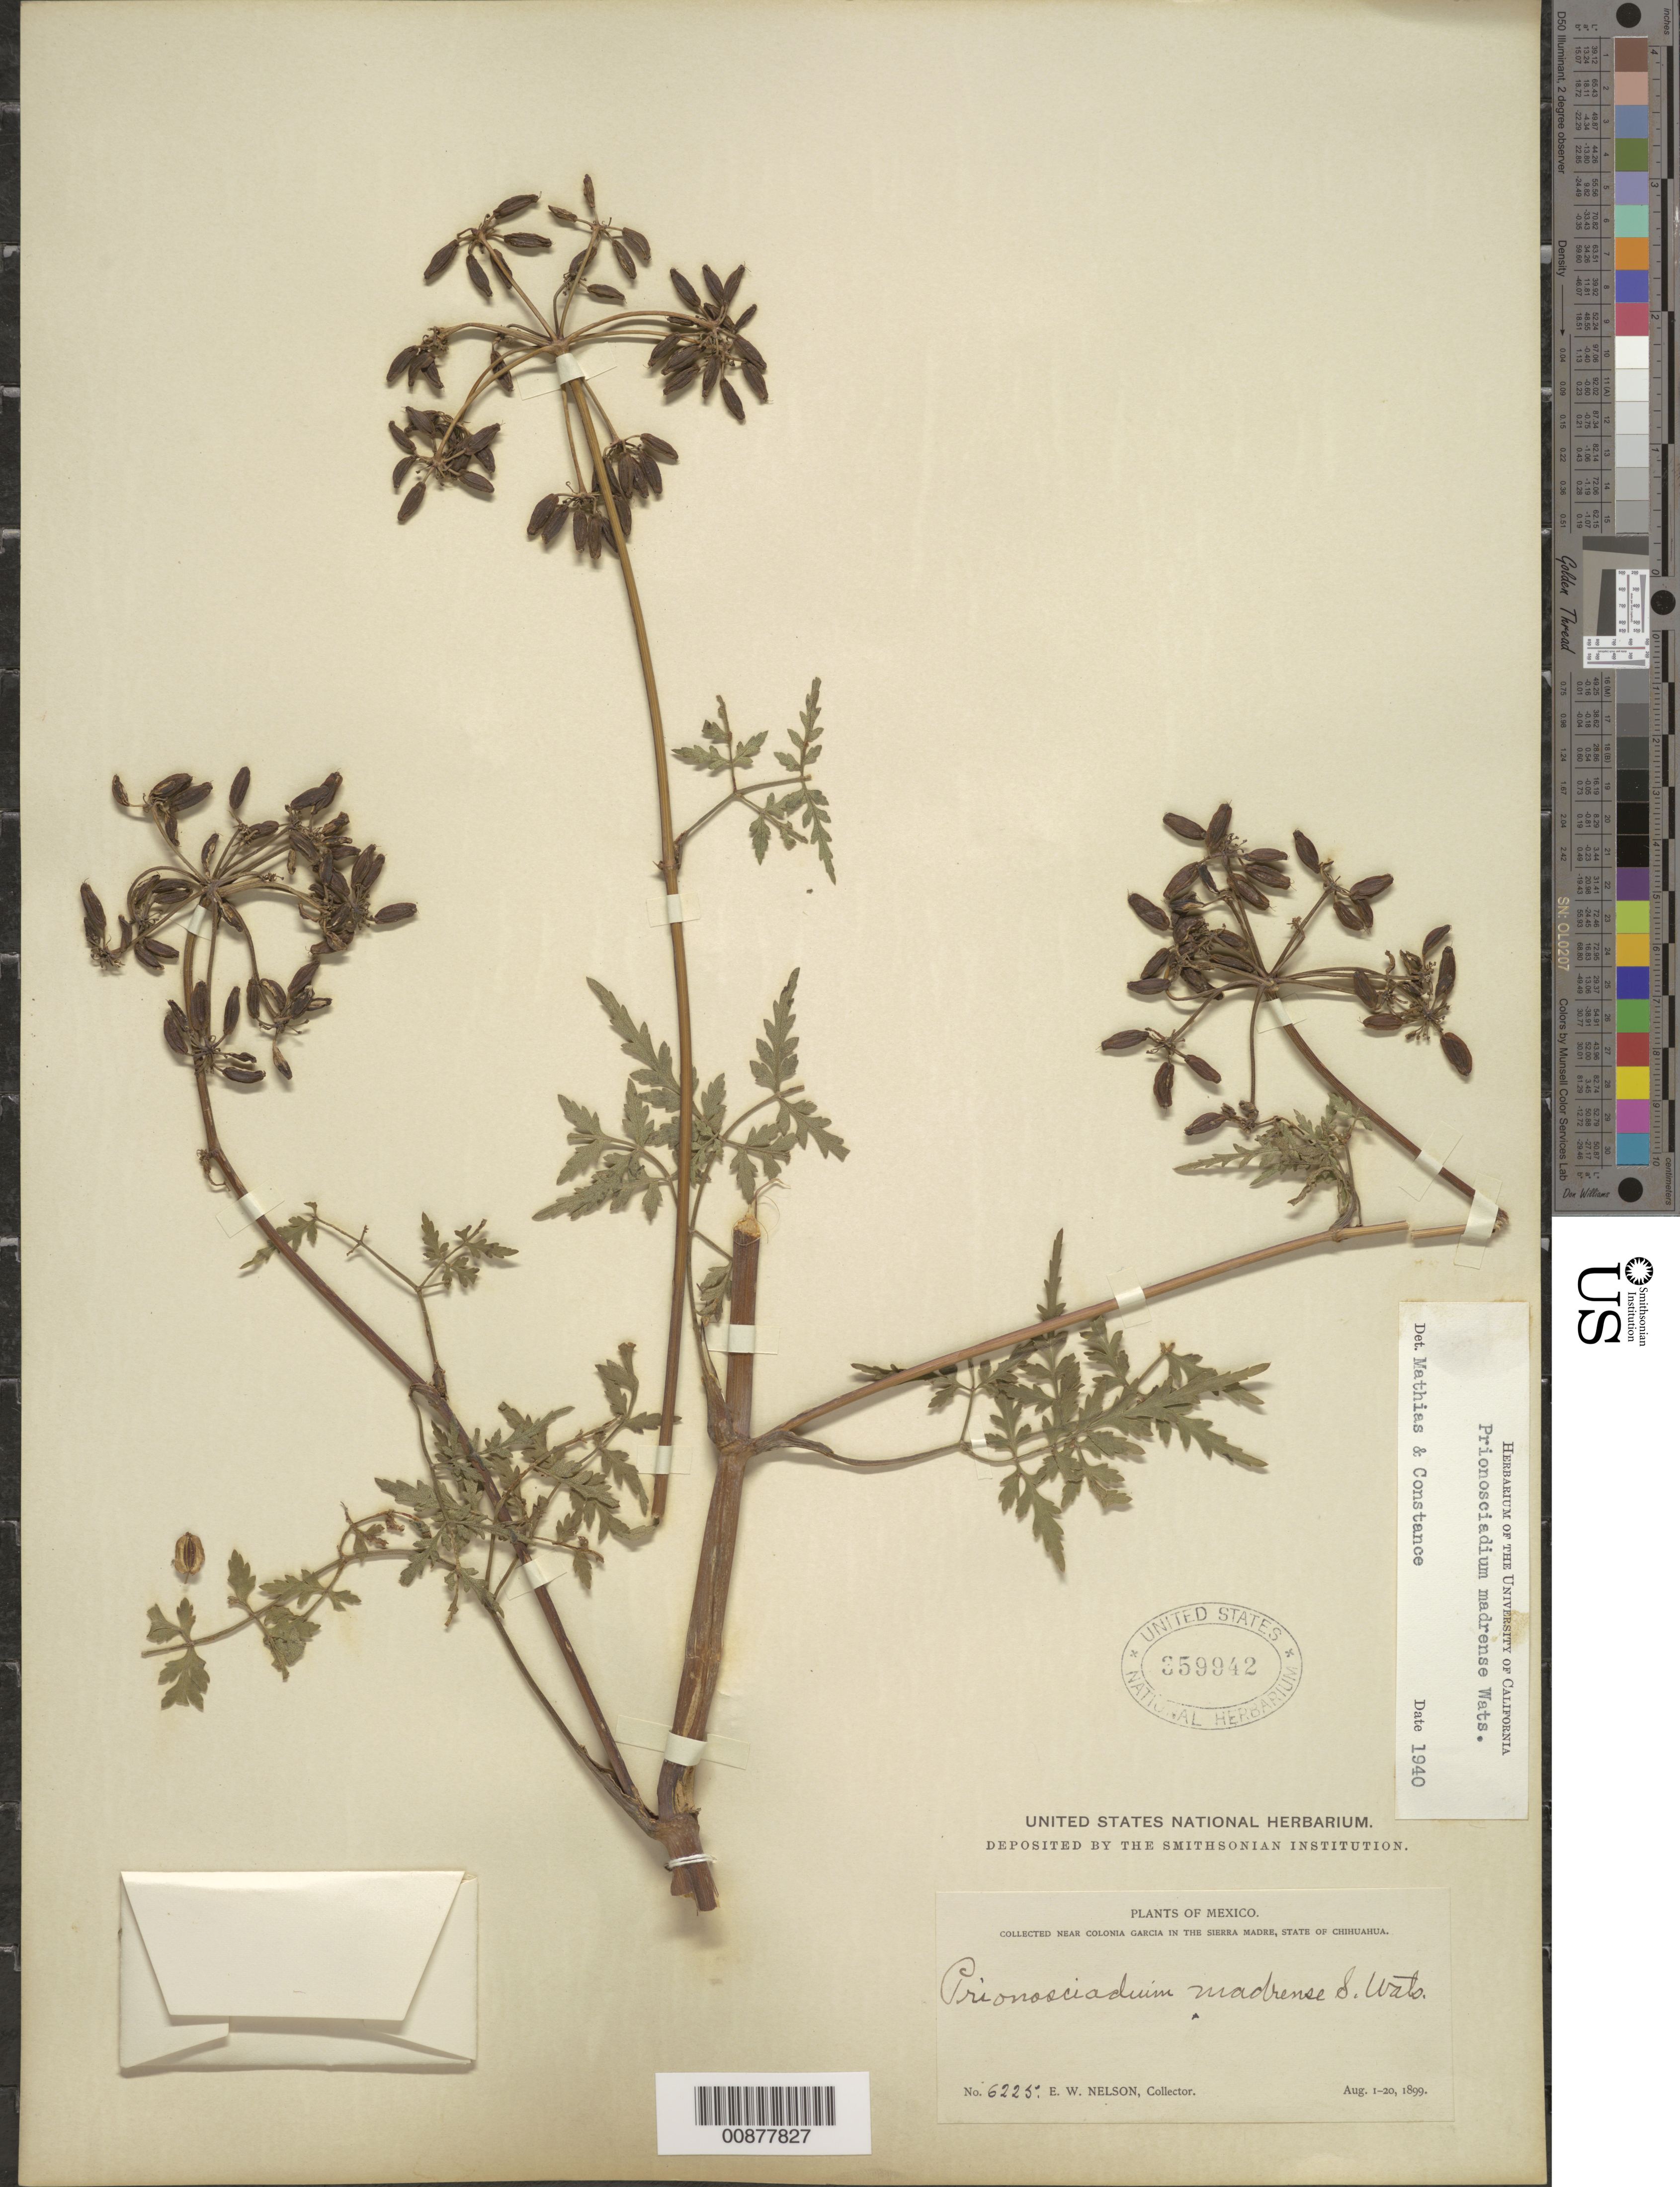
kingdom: Plantae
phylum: Tracheophyta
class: Magnoliopsida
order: Apiales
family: Apiaceae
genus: Prionosciadium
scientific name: Prionosciadium madrense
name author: S. Watson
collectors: E. W. Nelson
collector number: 6225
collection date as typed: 01 Aug 1899 to 20 Aug 1899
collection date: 1899-08-01/1899-08-20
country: Mexico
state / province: Chihuahua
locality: Near Colonia García in the Sierra Madre, Chihuahua.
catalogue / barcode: US 359942